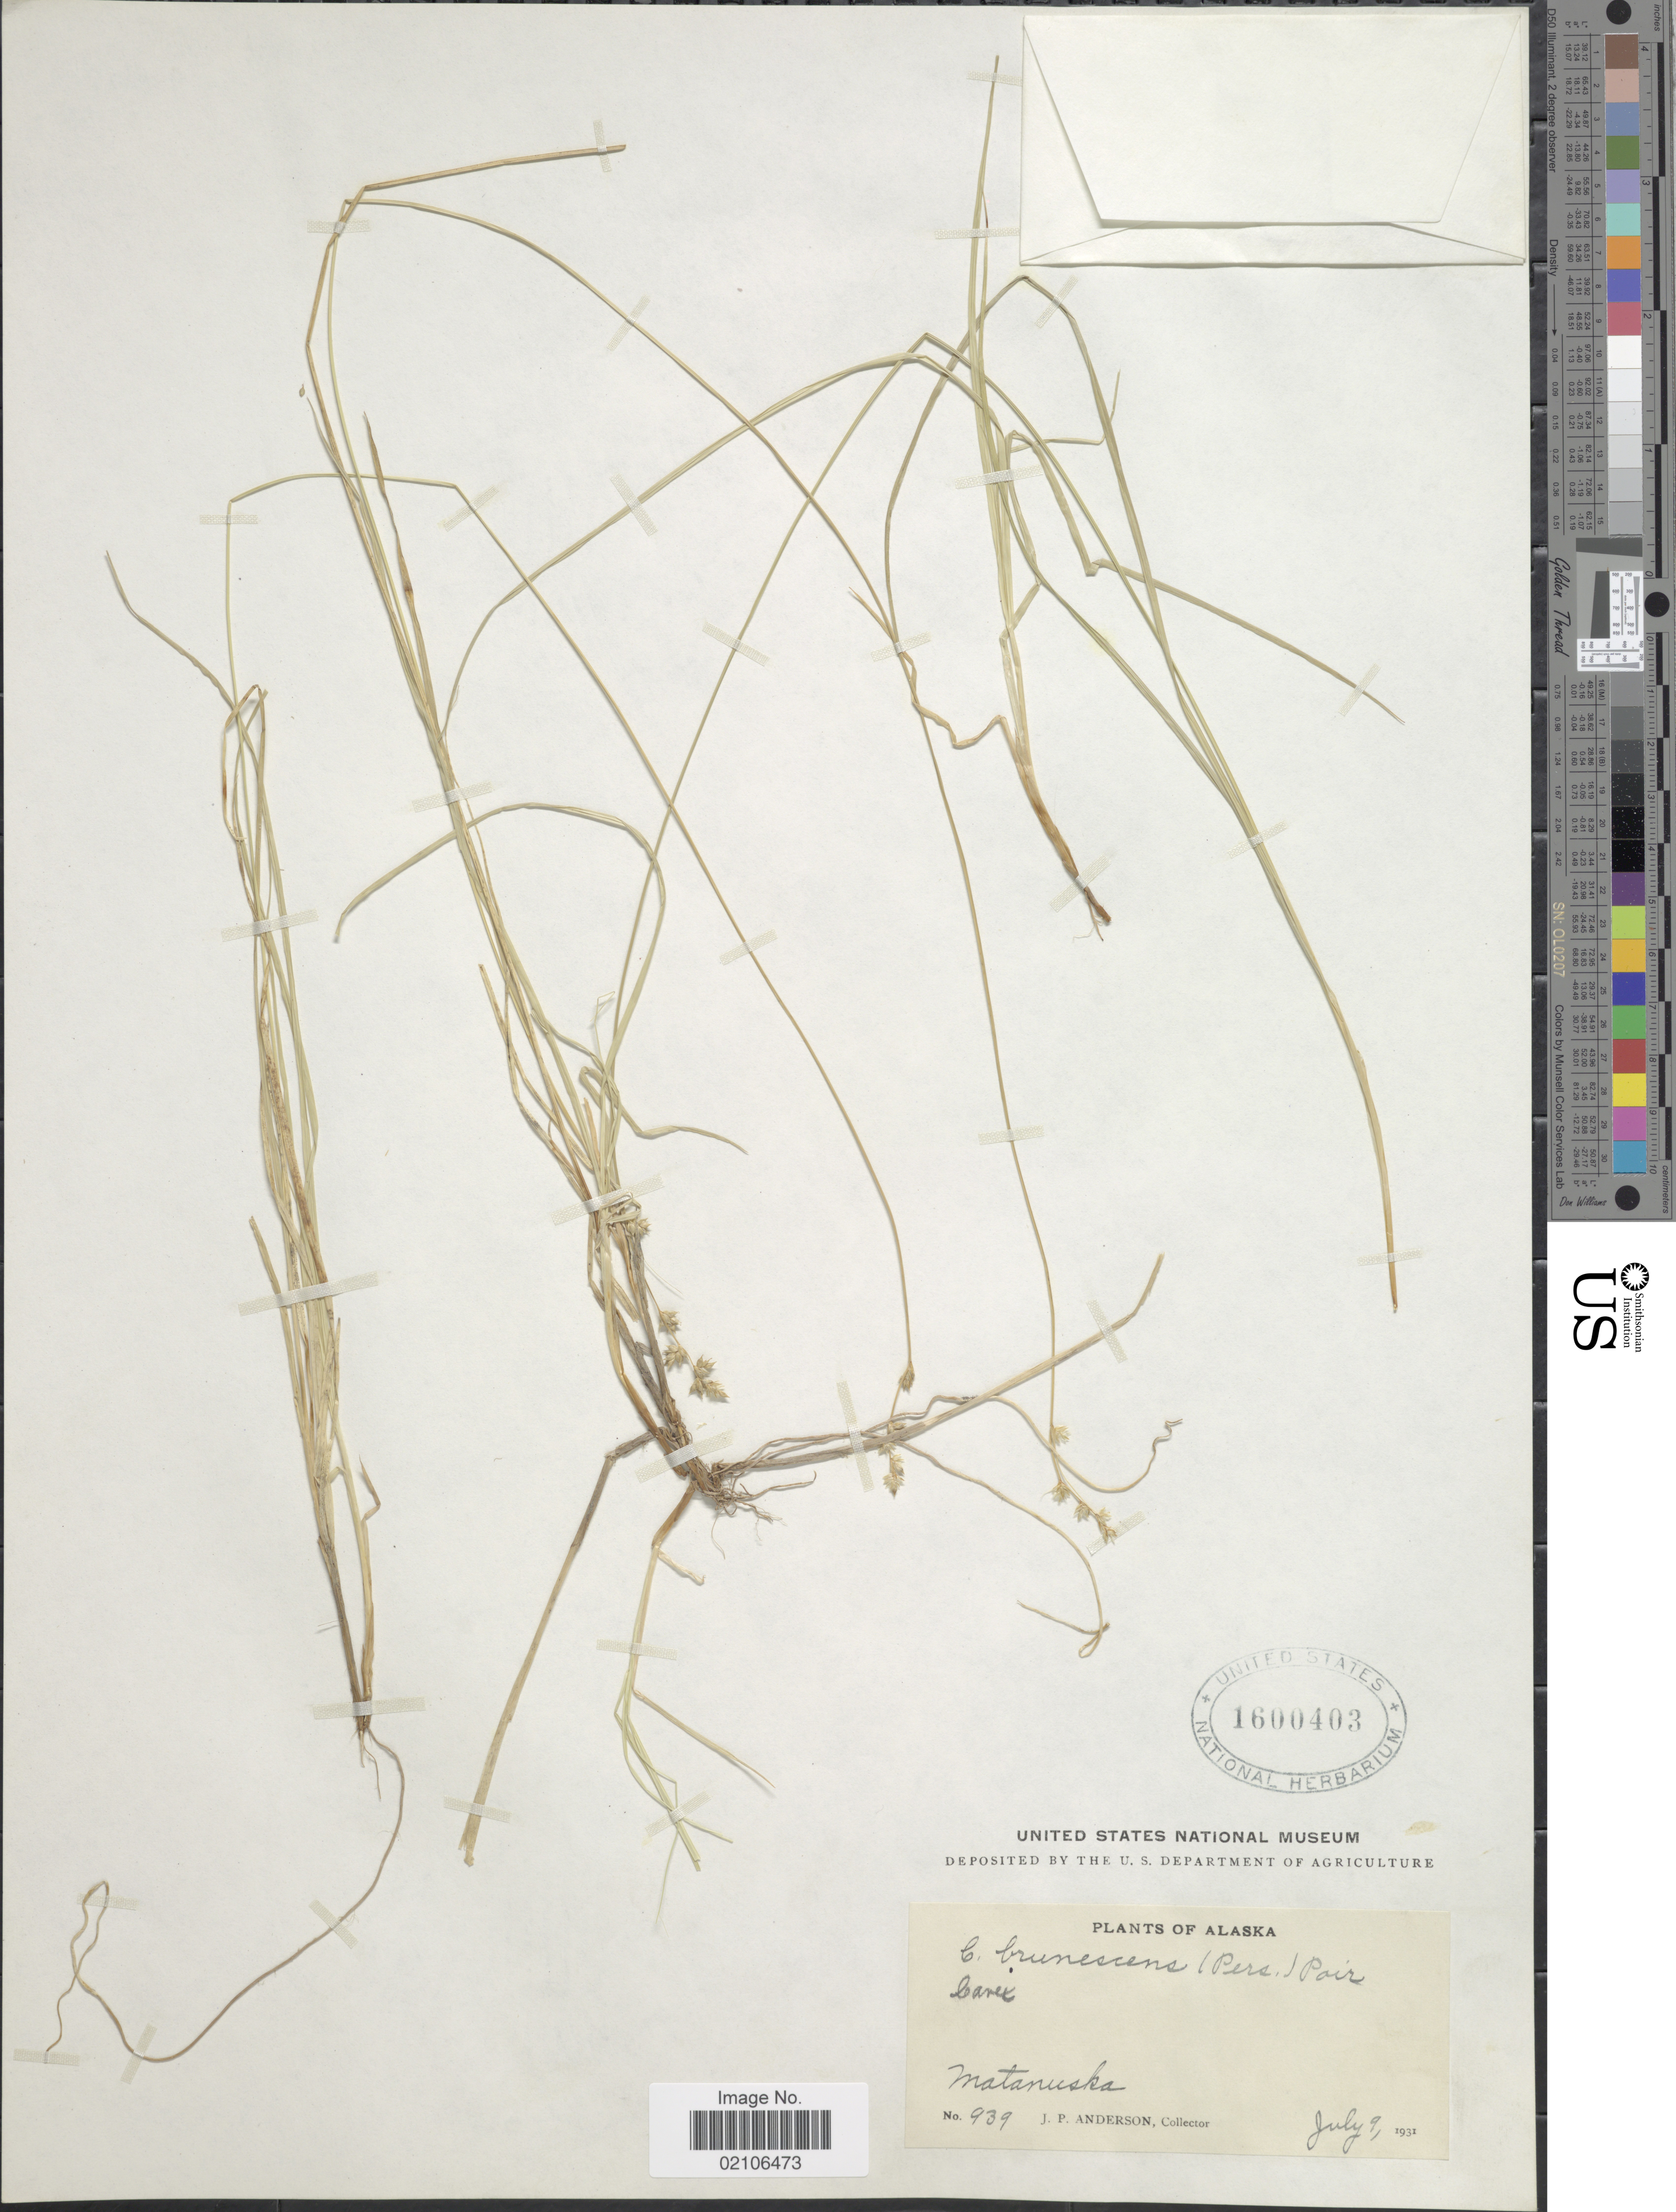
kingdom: Plantae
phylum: Tracheophyta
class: Liliopsida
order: Poales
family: Cyperaceae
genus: Carex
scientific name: Carex brunnescens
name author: (Pers.) Poir.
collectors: J. P. Anderson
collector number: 939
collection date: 1931-07-09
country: United States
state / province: Alaska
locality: Matanuska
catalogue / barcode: US 1600403